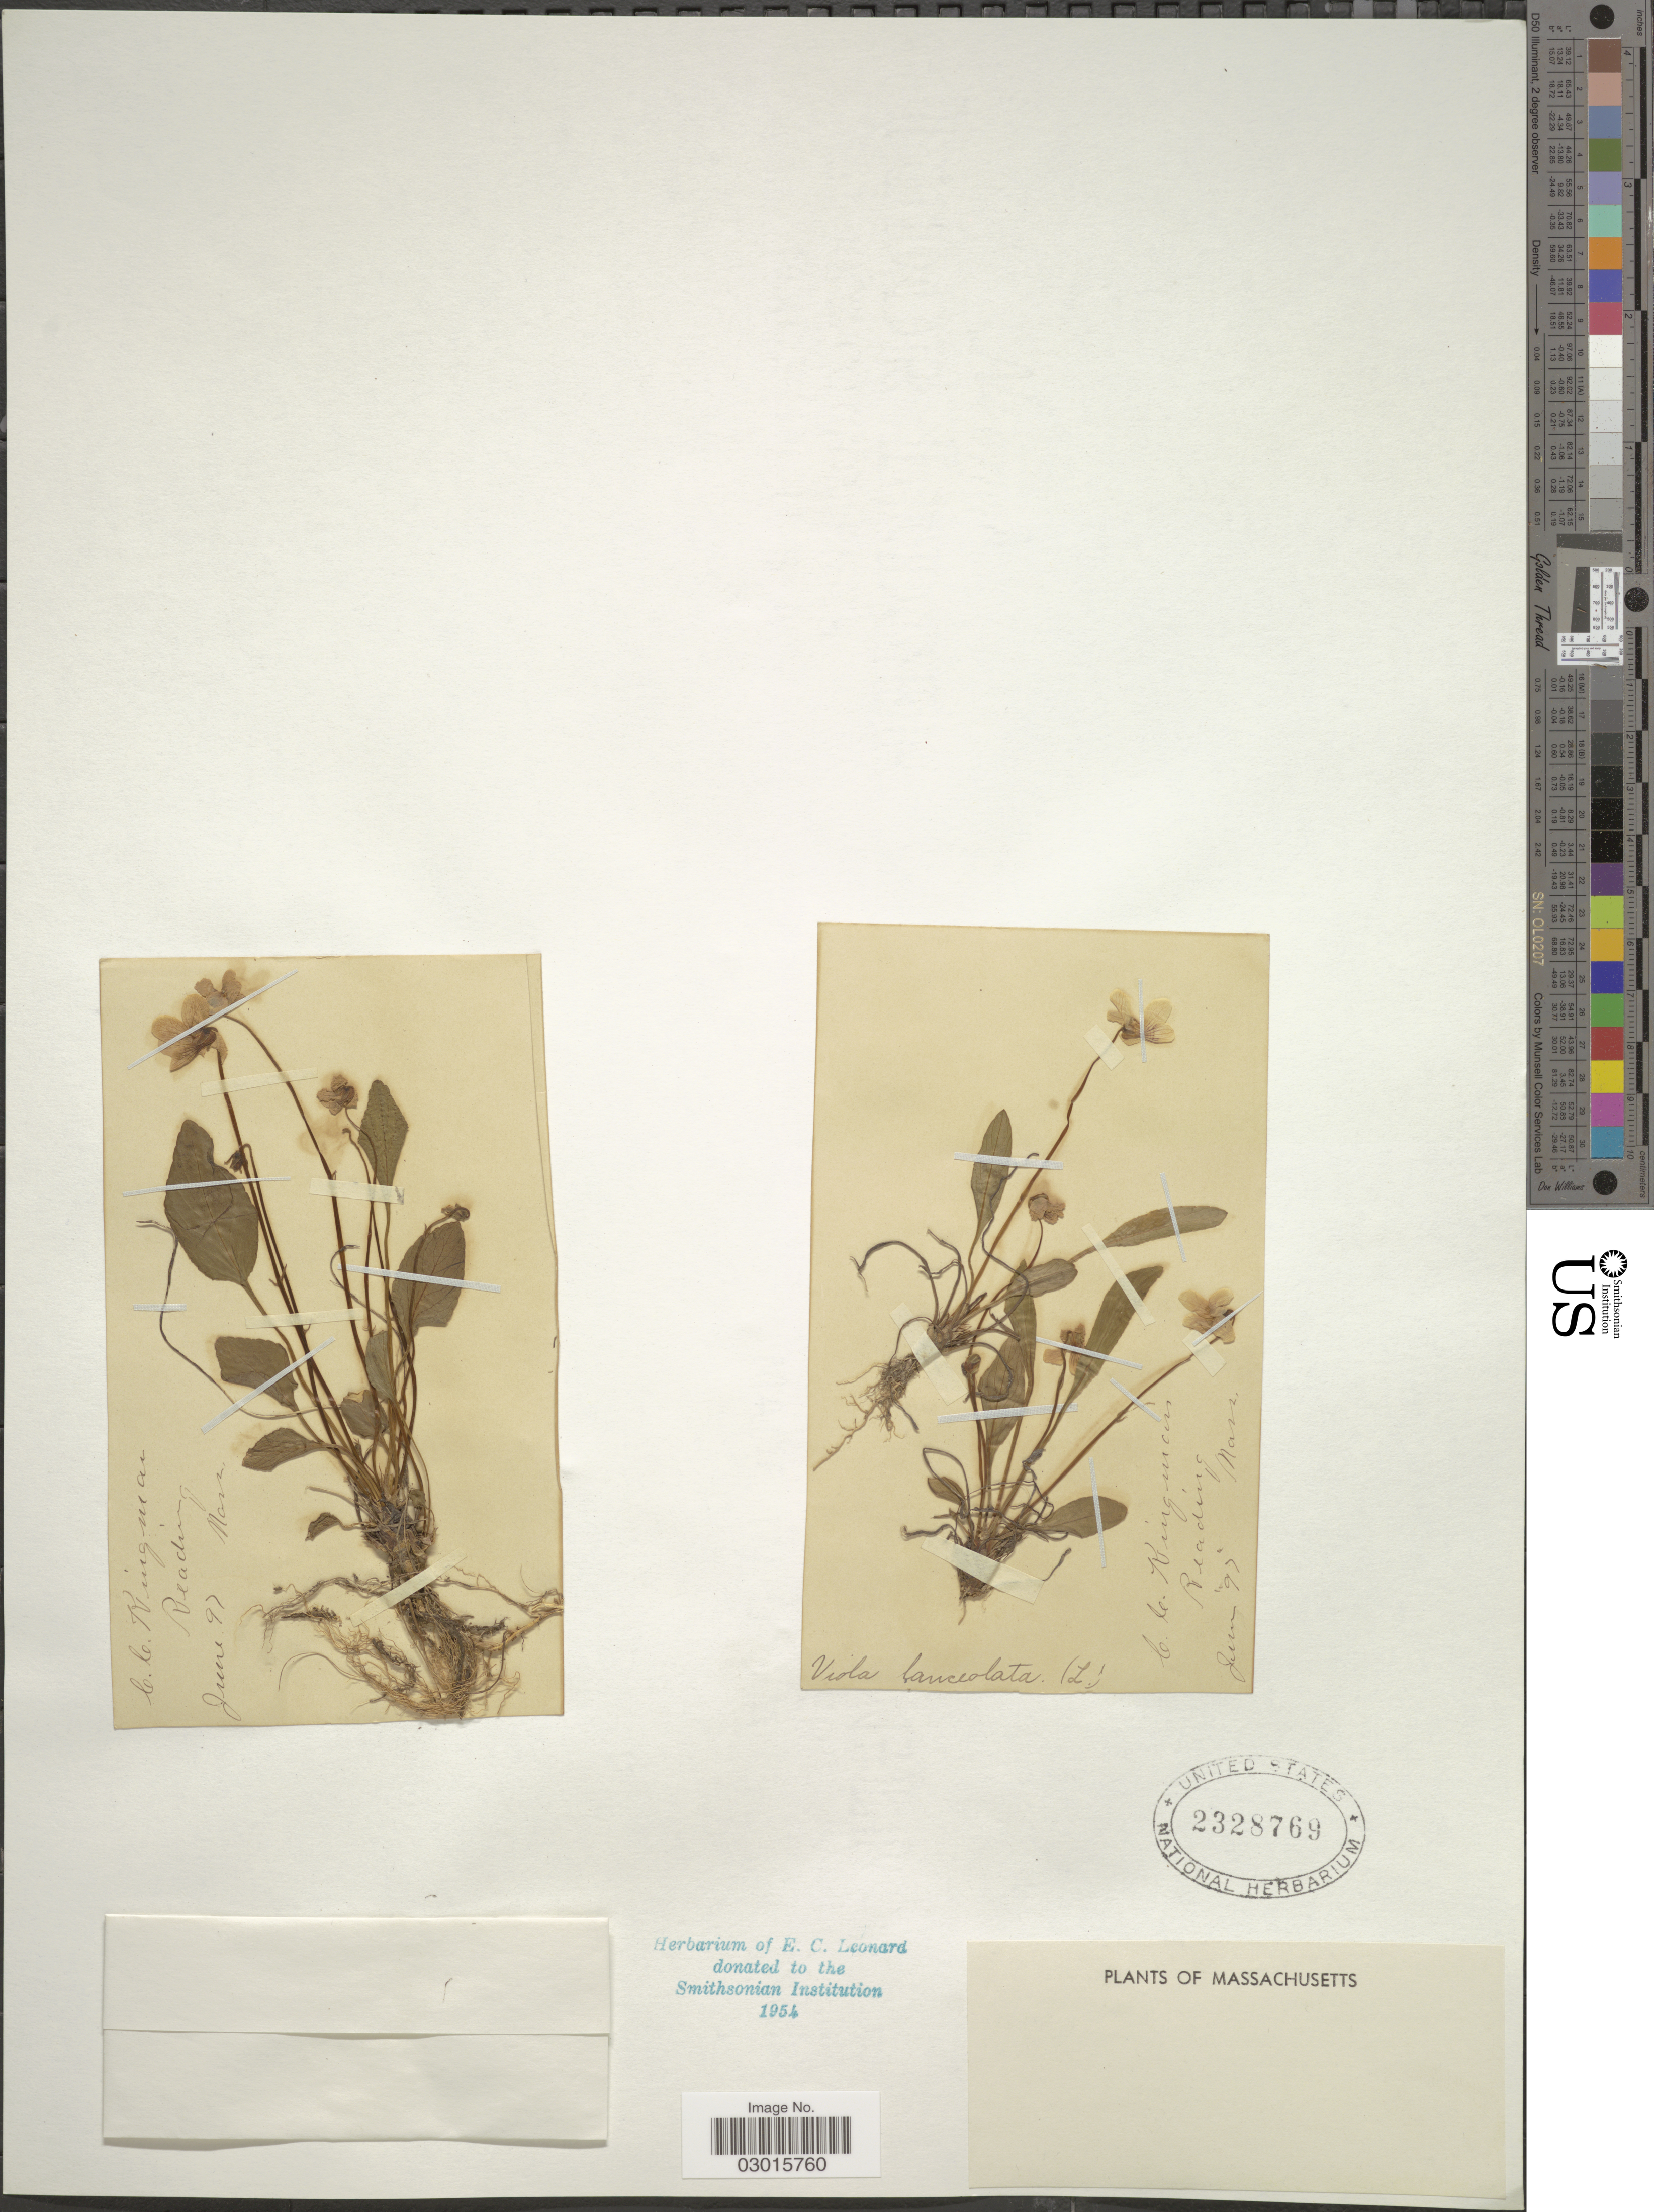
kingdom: Plantae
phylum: Tracheophyta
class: Magnoliopsida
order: Malpighiales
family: Violaceae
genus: Viola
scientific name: Viola lanceolata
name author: L.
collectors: C. Kingman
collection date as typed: Transcribed d/m/y: /6/97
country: United States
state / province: Massachusetts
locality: Reading.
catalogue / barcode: US 2328769